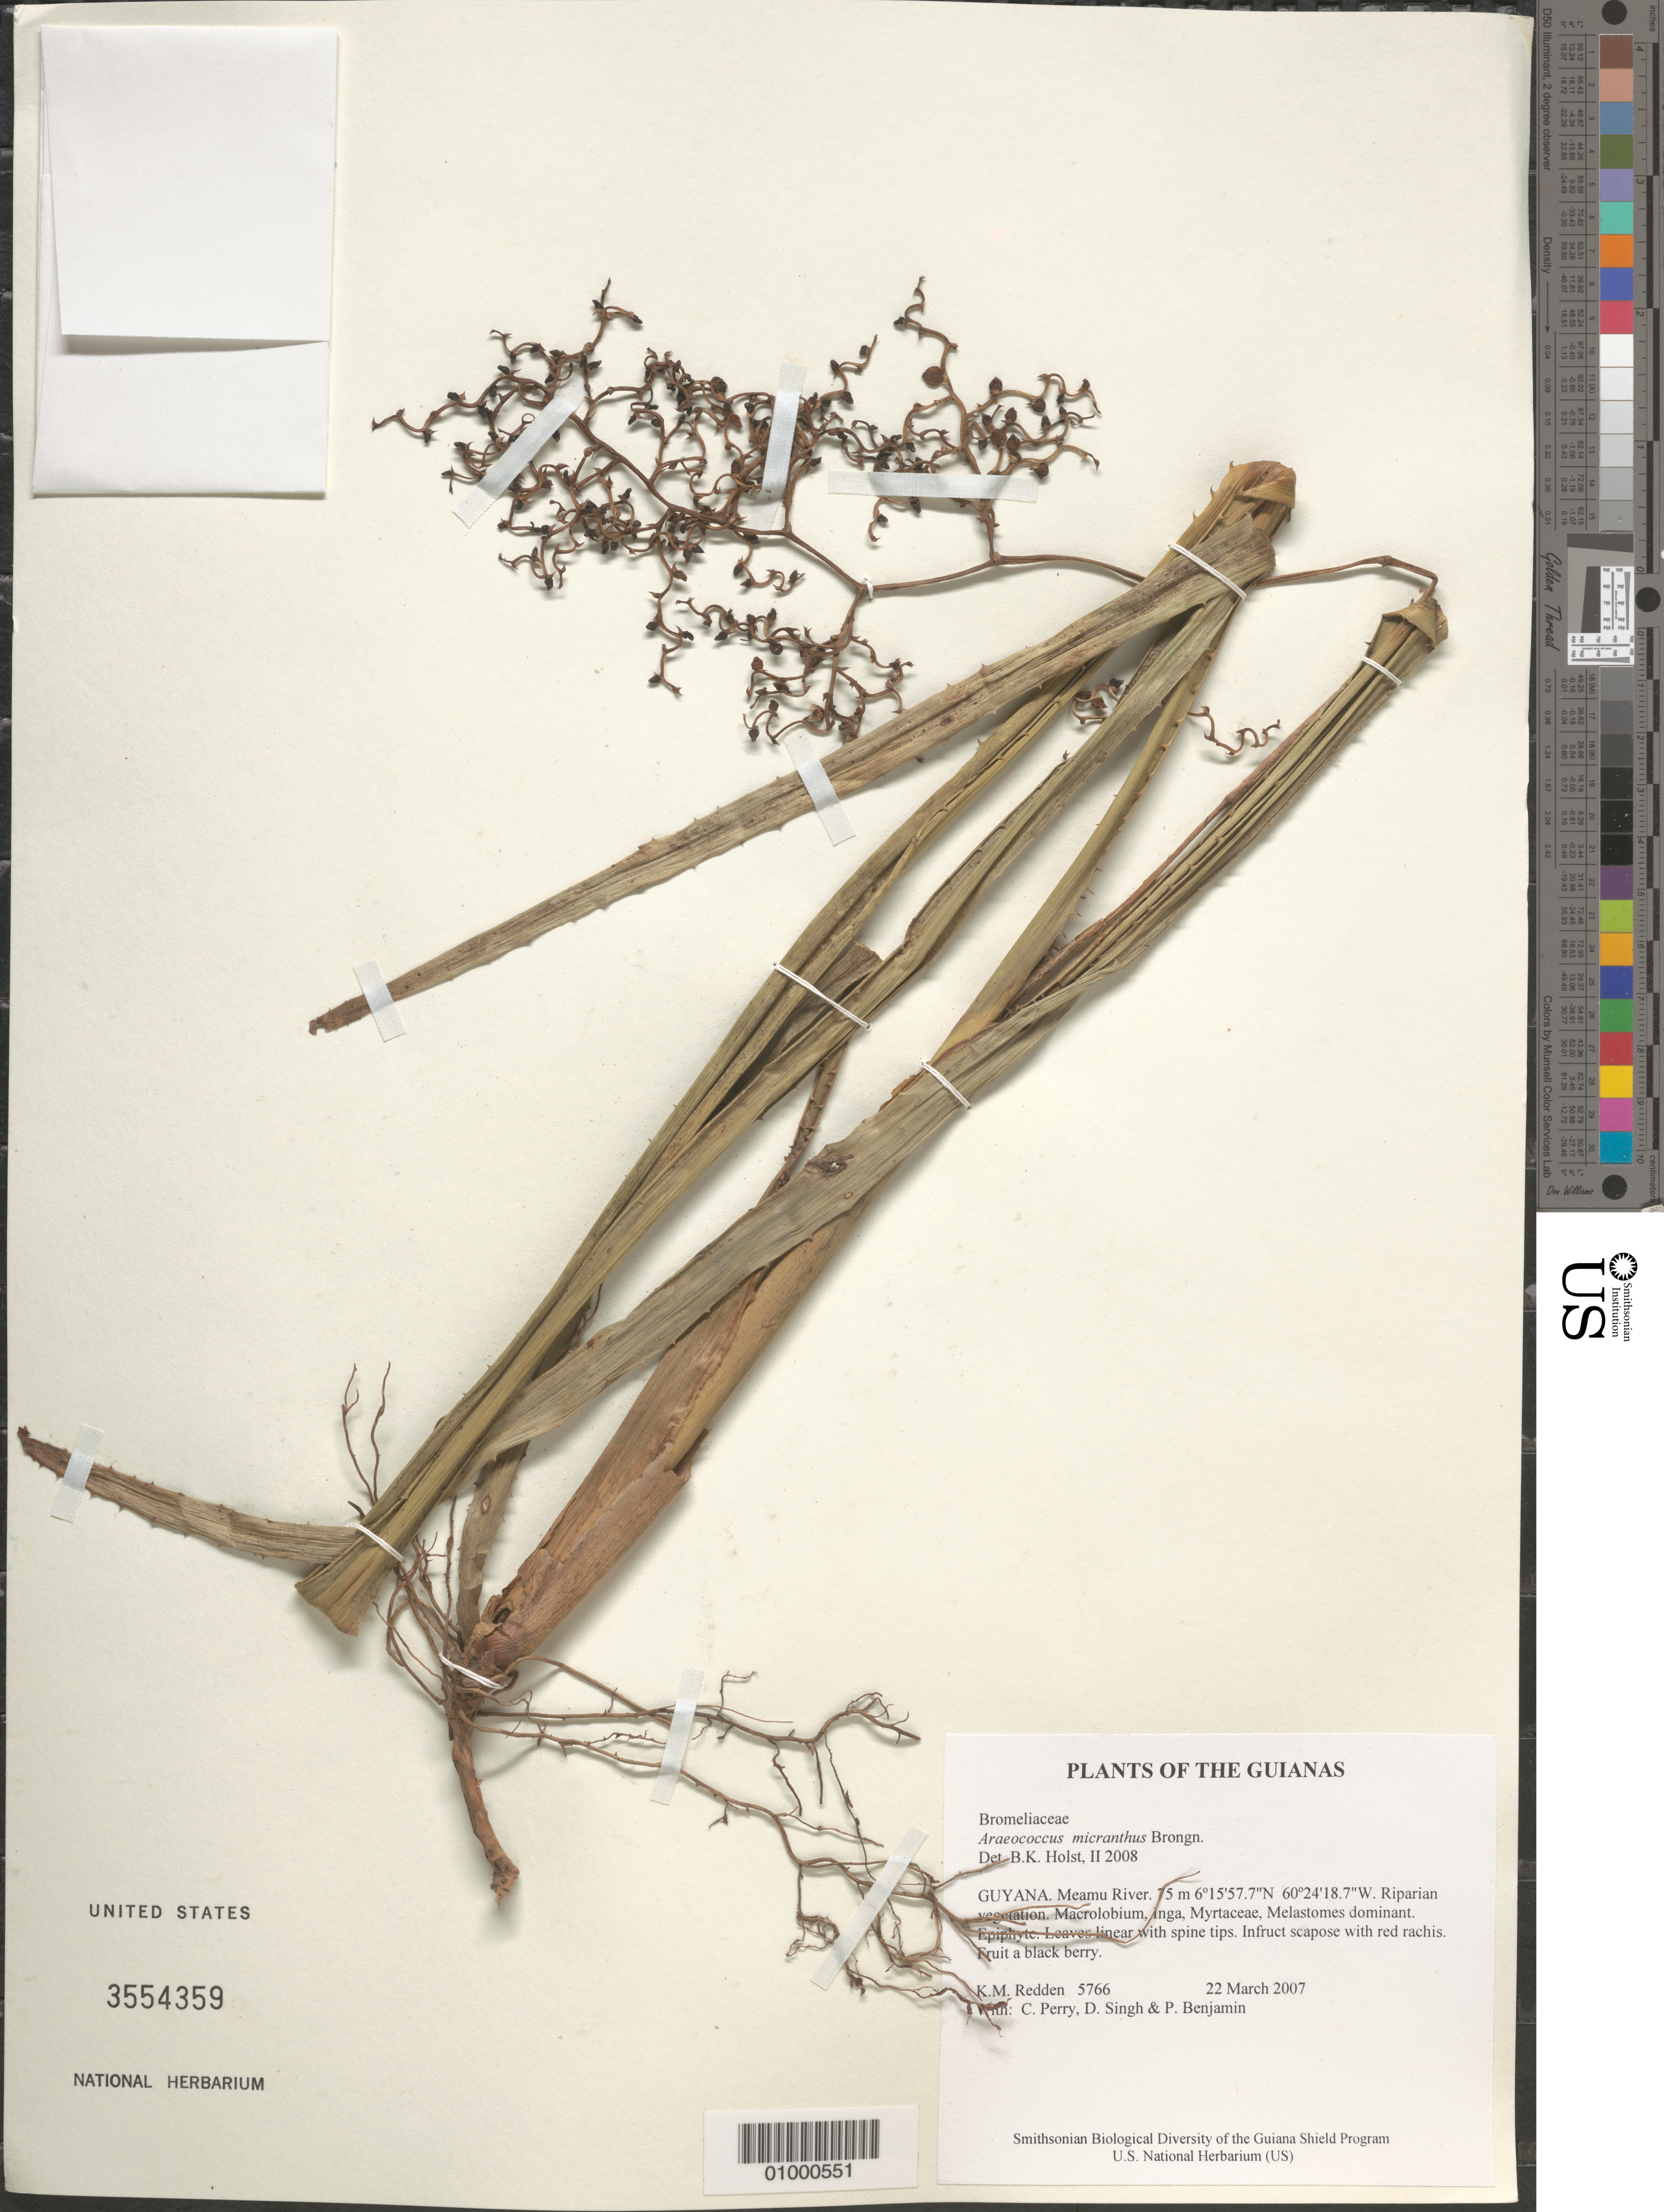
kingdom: Plantae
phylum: Tracheophyta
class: Liliopsida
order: Poales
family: Bromeliaceae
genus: Araeococcus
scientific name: Araeococcus micranthus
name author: Brongn.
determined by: Holst, Bruce K.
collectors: K. M. Redden, C. Perry, D. Singh & P. Benjamin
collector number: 5766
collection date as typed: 22 March 2007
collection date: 2007-03-22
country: Guyana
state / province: Cuyuni-Mazaruni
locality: Meamu River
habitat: Riparian vegetation. Macrolobium, Inga, Myrtaceae, Melastomes dominant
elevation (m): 75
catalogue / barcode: US 3554359